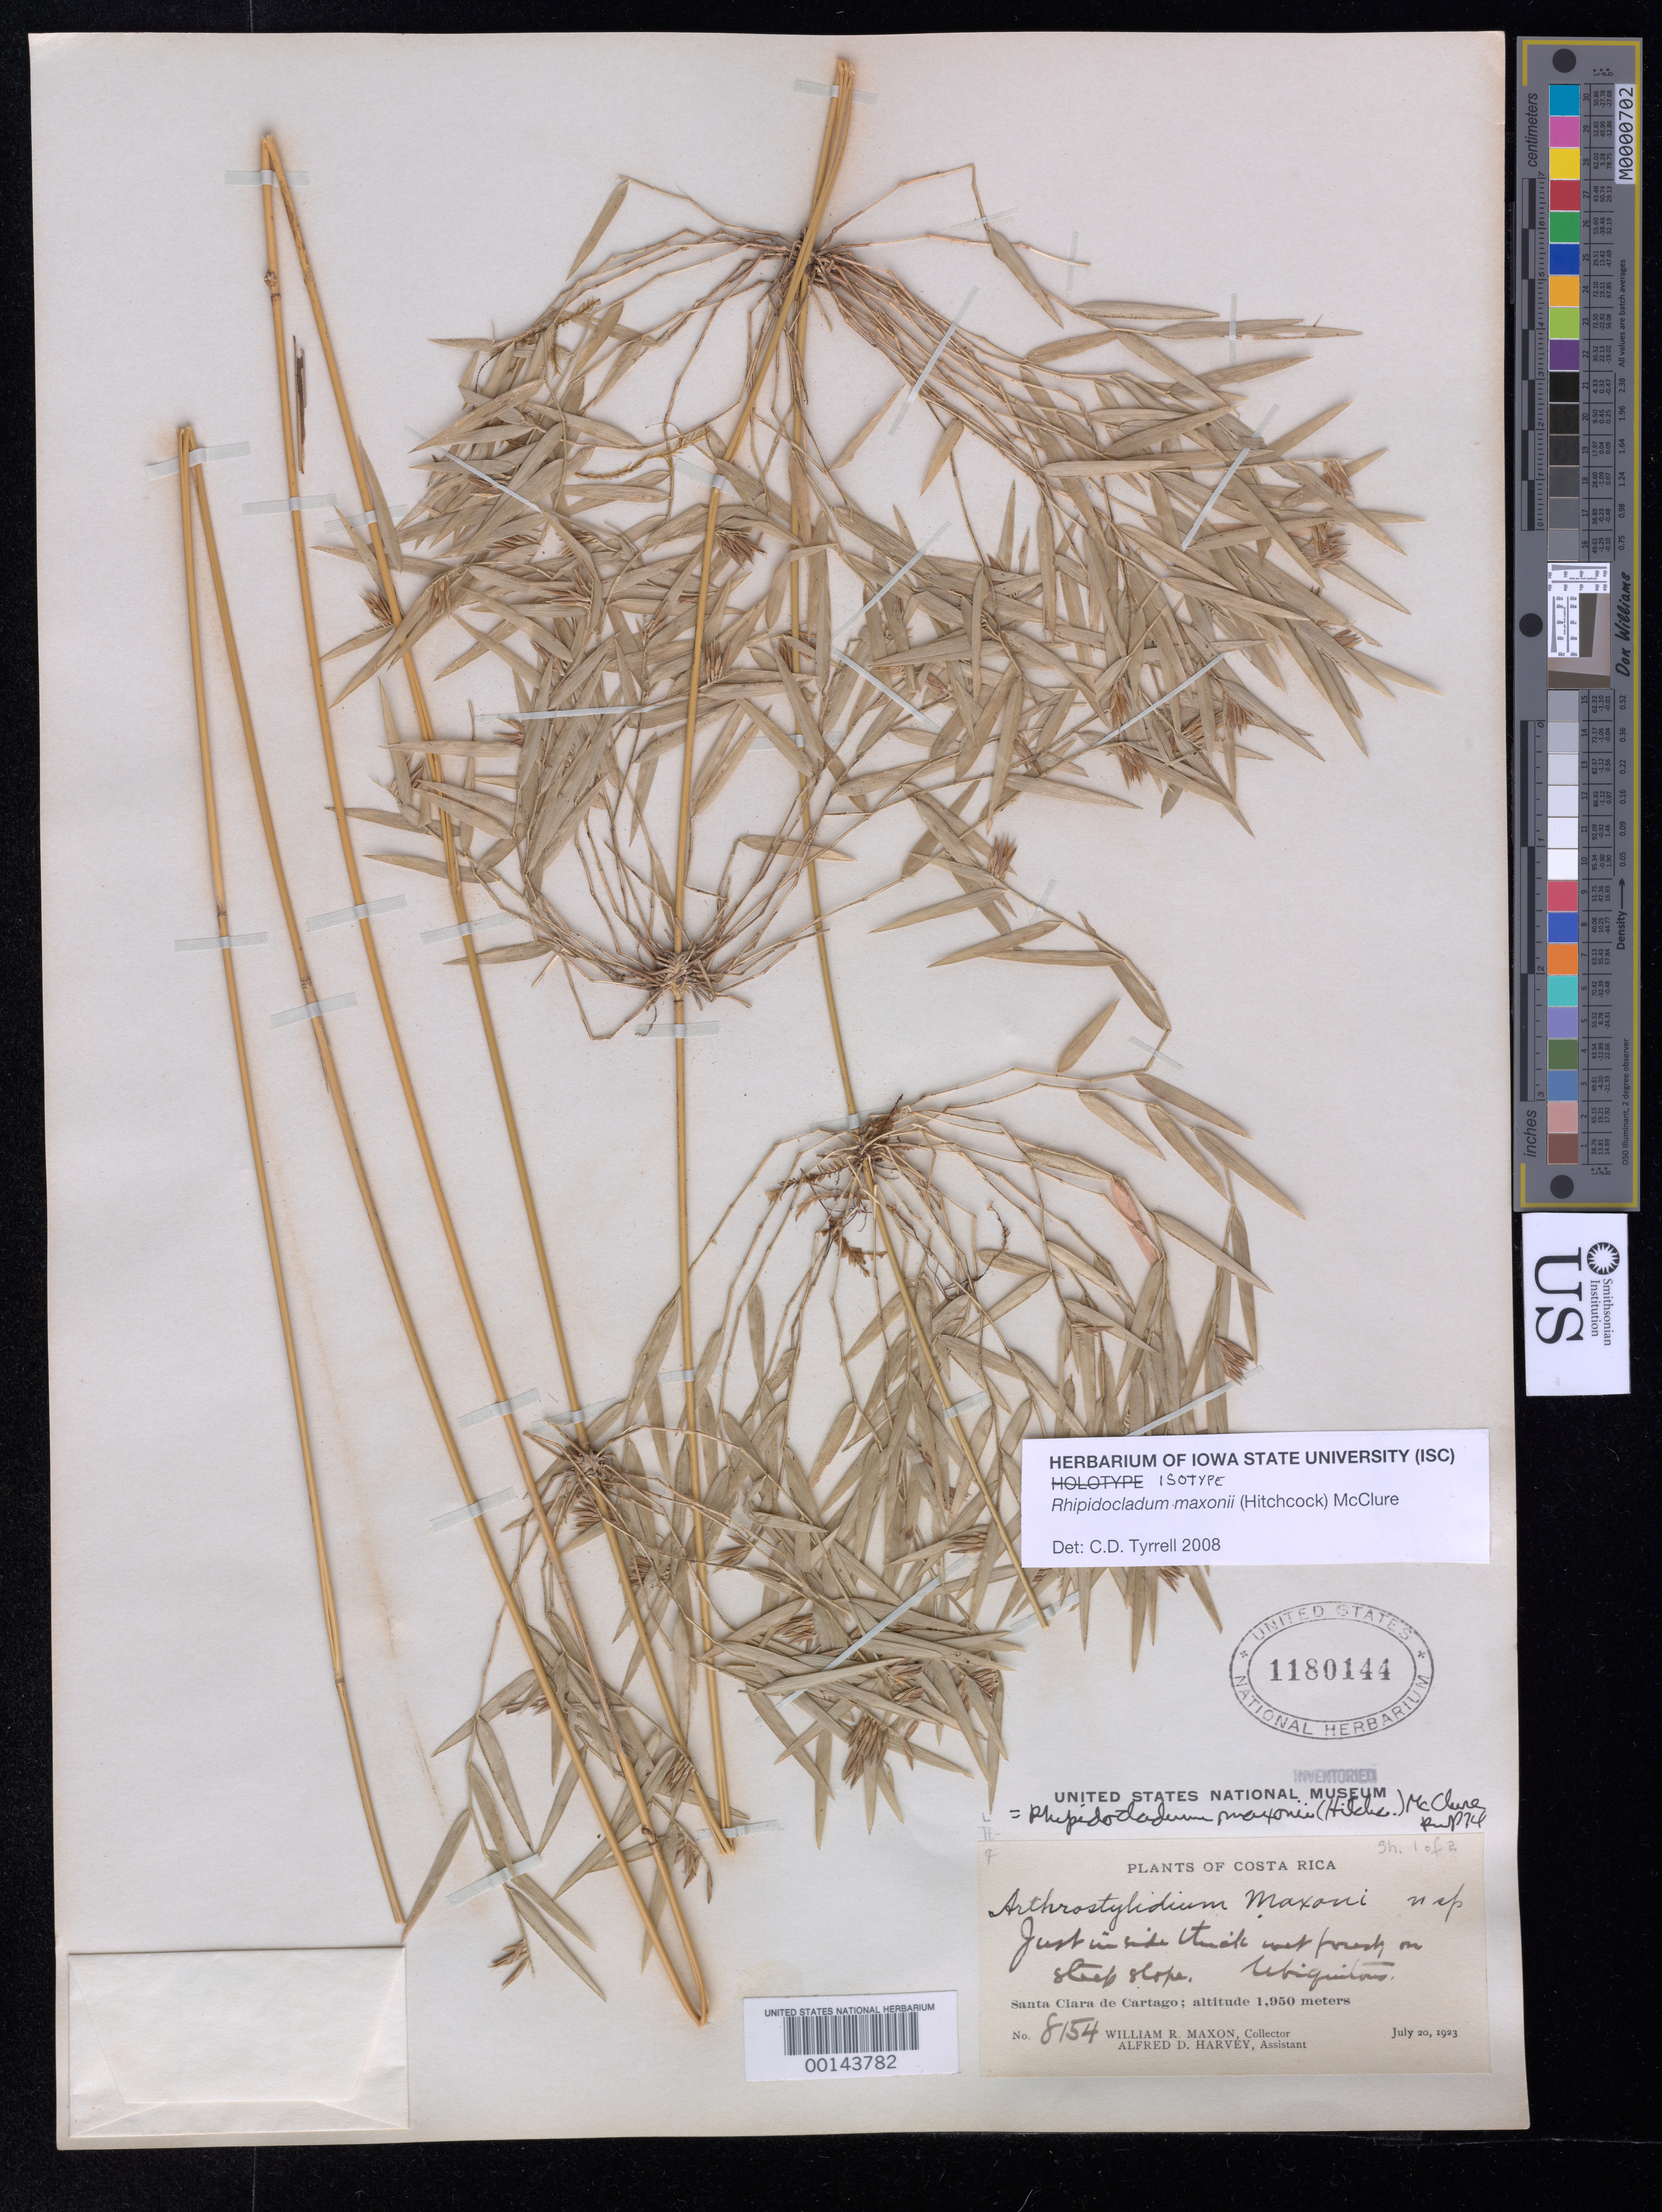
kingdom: Plantae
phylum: Tracheophyta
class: Liliopsida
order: Poales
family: Poaceae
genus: Arthrostylidium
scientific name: Arthrostylidium maxonii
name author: Hitchc.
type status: Isotype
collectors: W. R. Maxon & A. D. Harvey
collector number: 8154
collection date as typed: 20 Jul 1923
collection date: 1923-07-20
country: Costa Rica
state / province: Cartago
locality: Santa Clara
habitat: Just inside thick wet forest, on steep slope.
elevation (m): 1950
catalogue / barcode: US 1180144